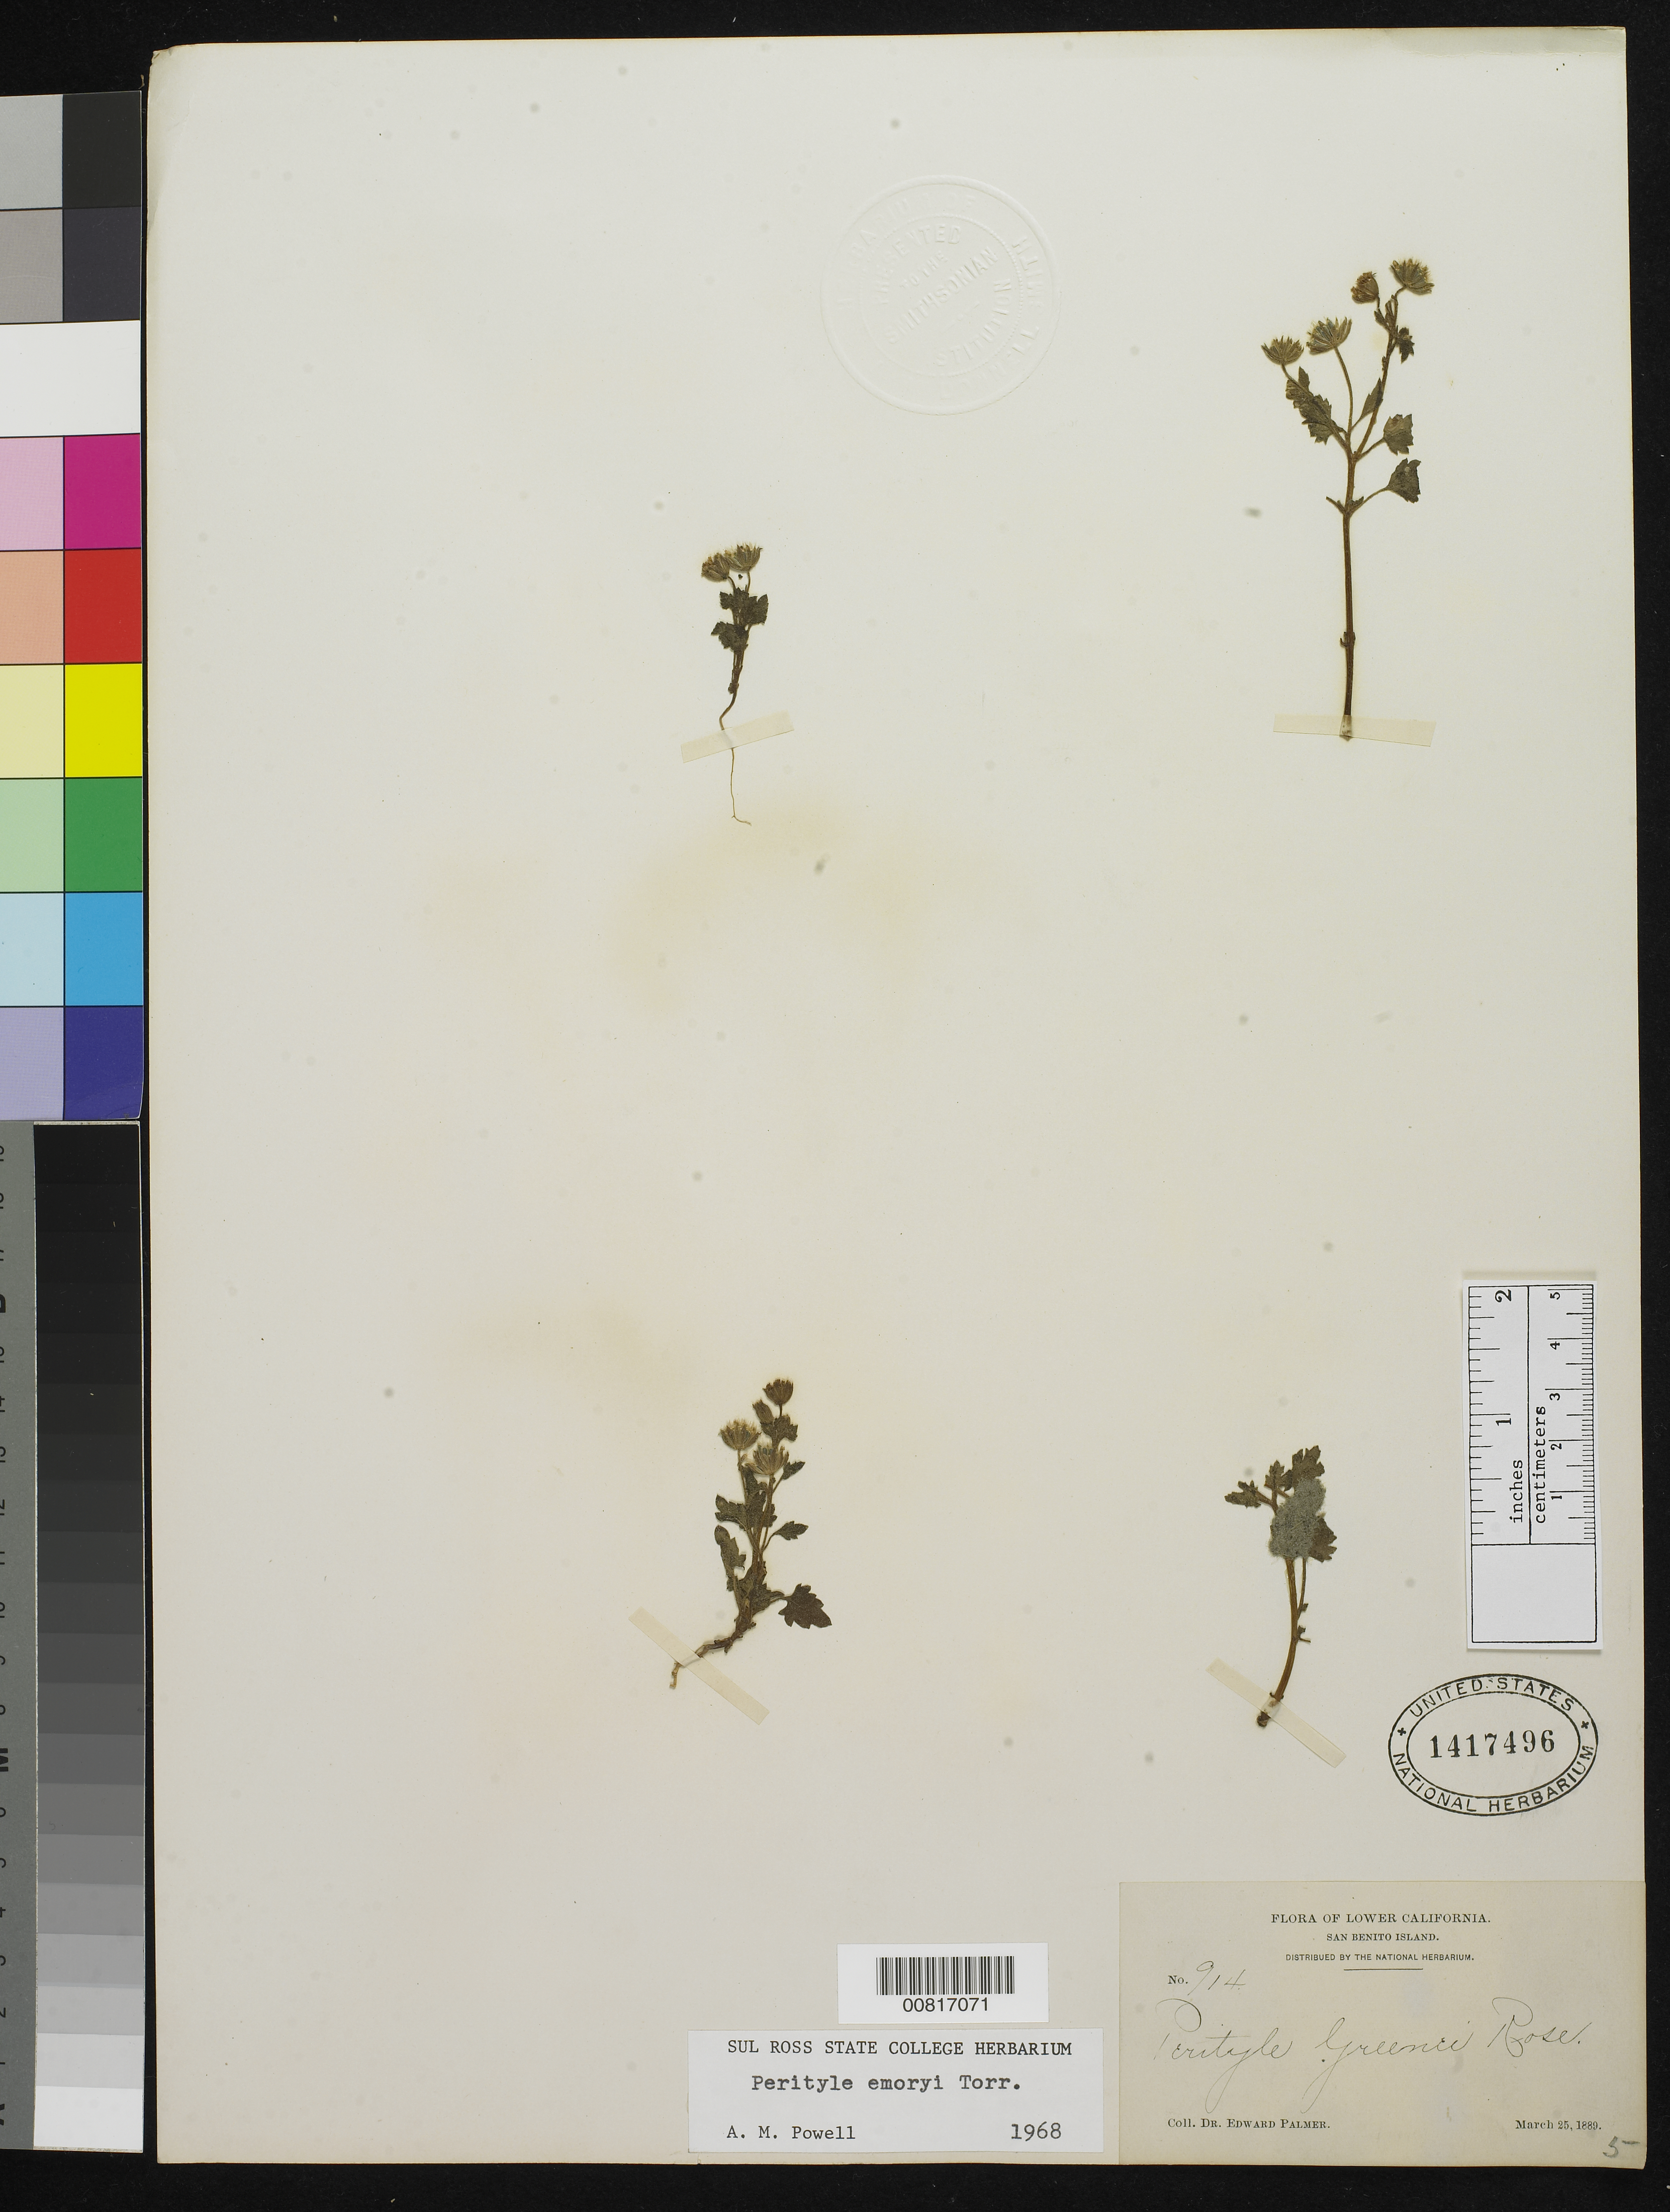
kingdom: Plantae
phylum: Tracheophyta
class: Magnoliopsida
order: Asterales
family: Asteraceae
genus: Perityle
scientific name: Perityle emoryi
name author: Torr.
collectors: E. Palmer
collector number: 914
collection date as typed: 25 Mar 1889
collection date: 1889-03-25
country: Mexico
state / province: Baja California Norte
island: San Benito I.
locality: San Benito Island, Baja California.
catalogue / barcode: US 1417496